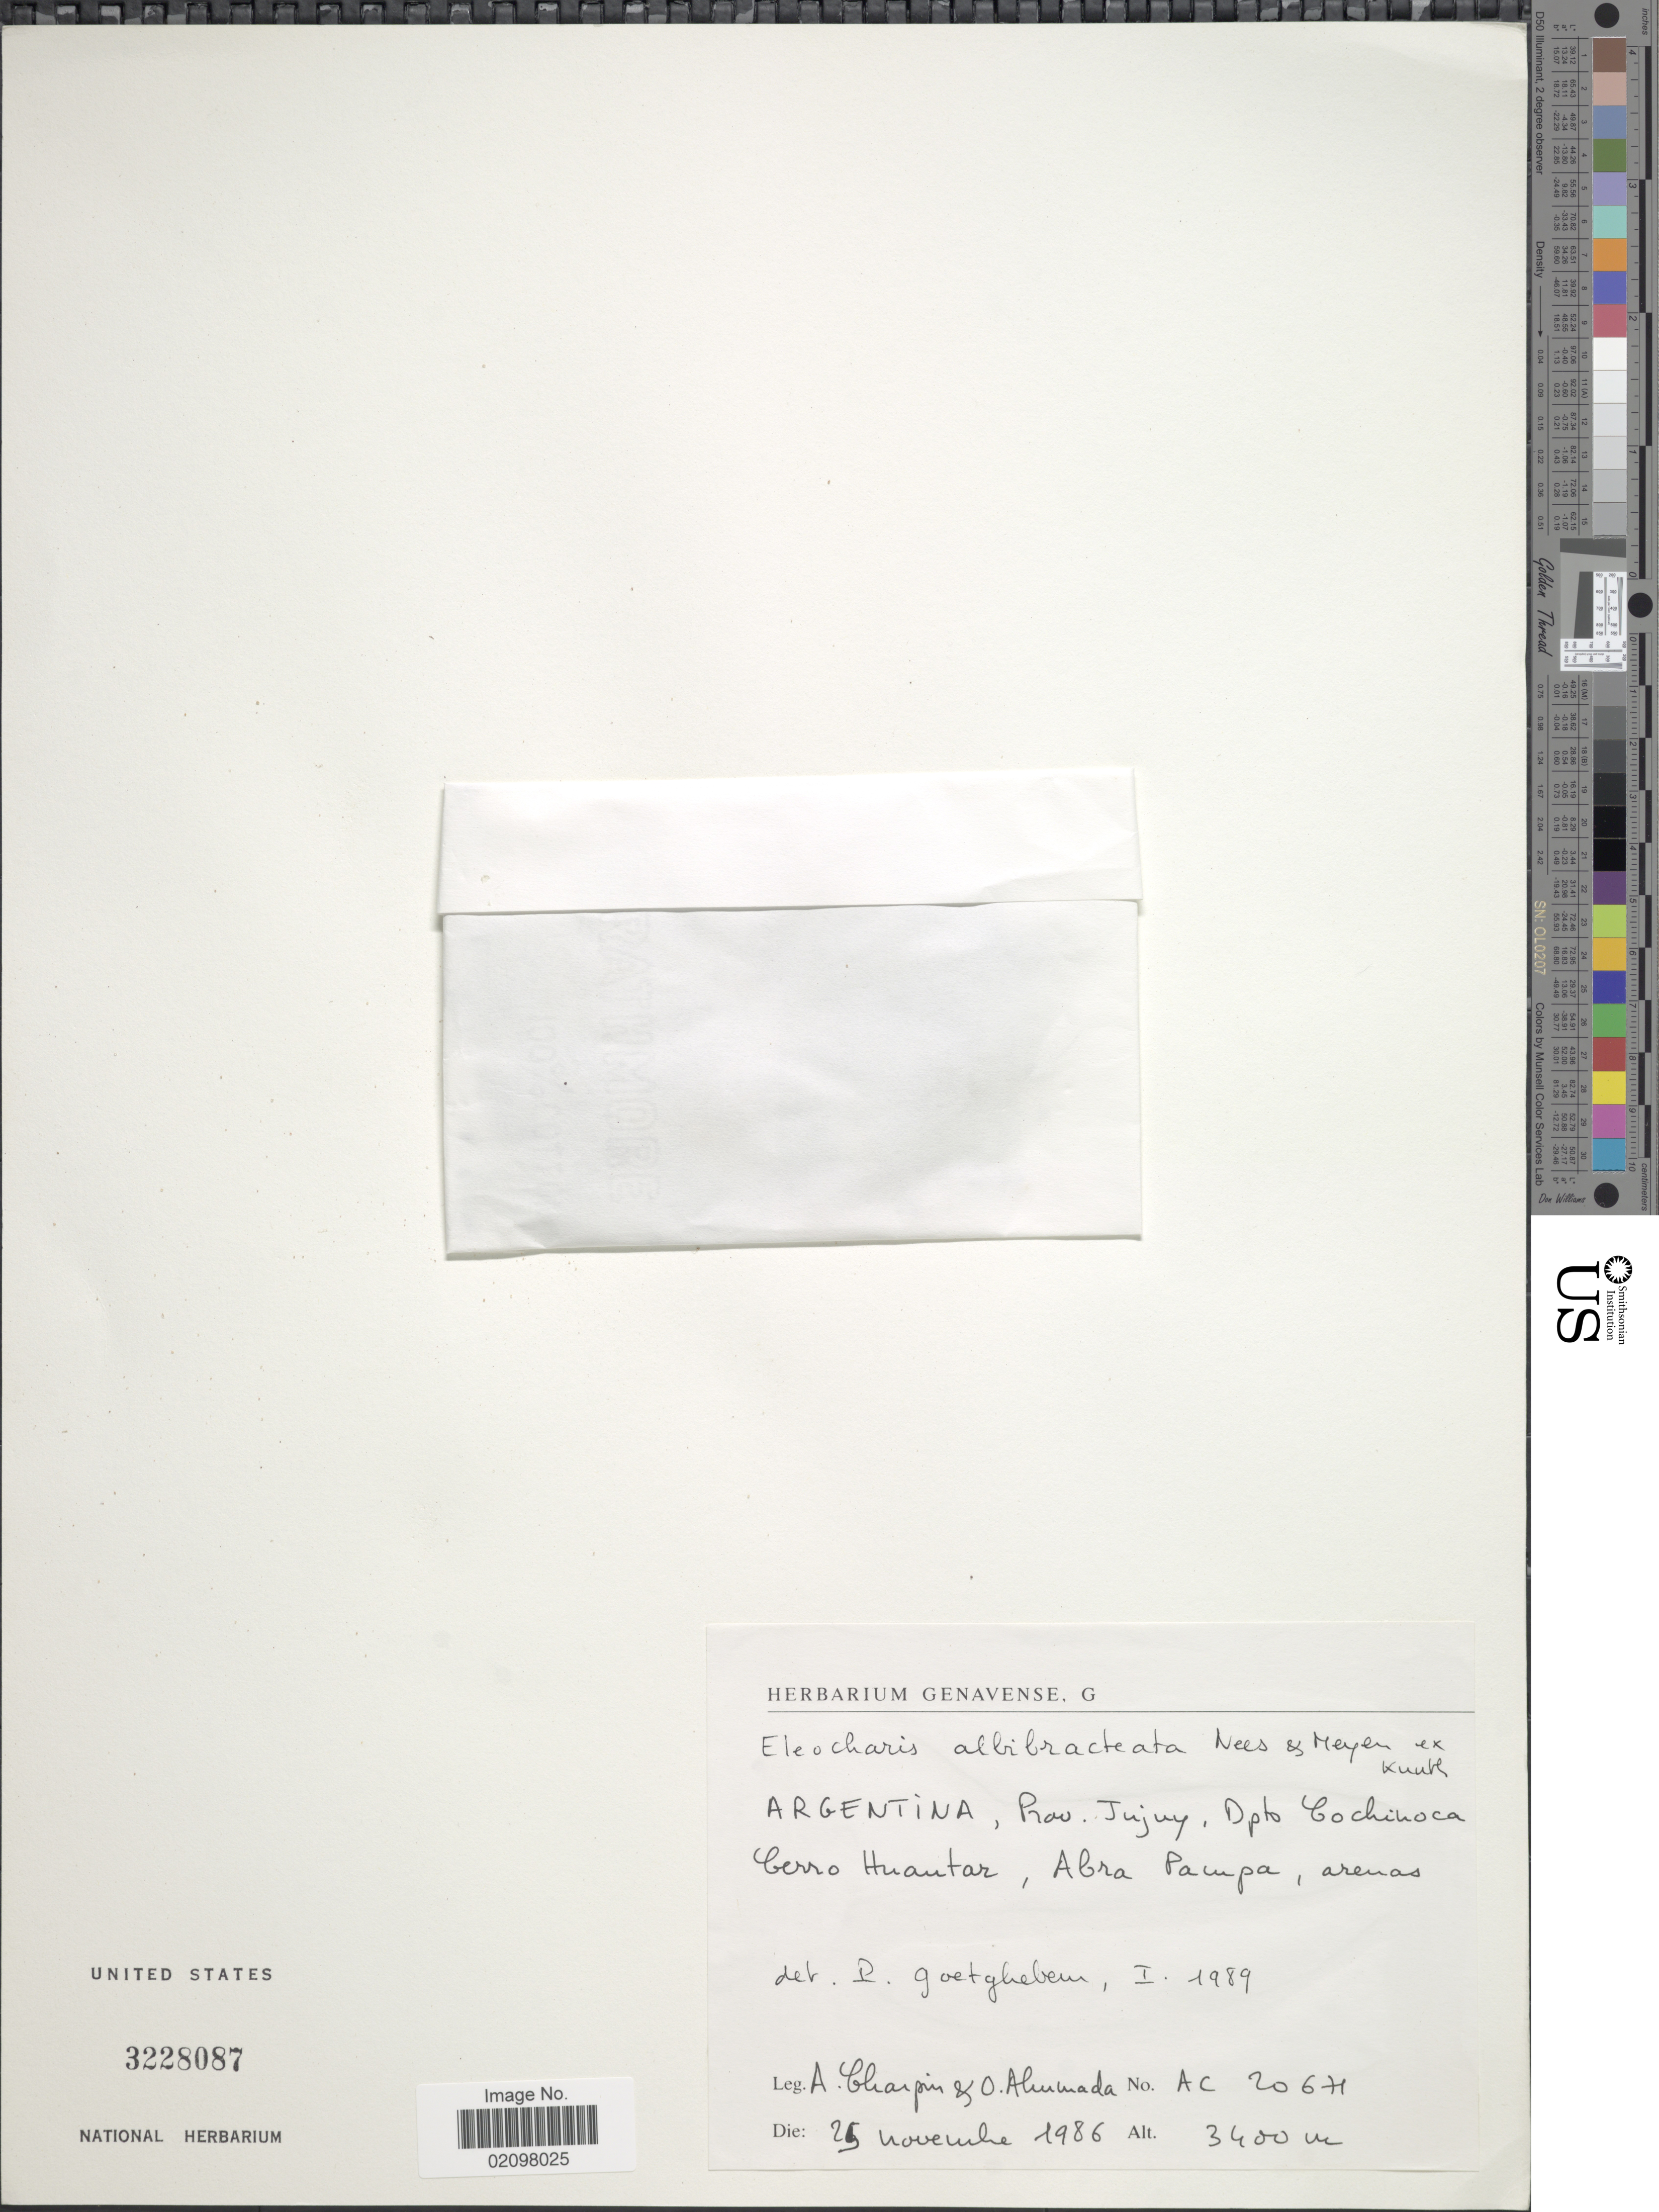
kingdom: Plantae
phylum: Tracheophyta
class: Liliopsida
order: Poales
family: Cyperaceae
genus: Eleocharis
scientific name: Eleocharis albibracteata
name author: Nees & Meyen ex Kunth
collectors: A. Charpin & O. Alemada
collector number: AC 2064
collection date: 1986-11-25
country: Argentina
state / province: Jujuy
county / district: Cochinoca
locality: Cerro Huantar, Abra Pampa, arenas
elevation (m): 3400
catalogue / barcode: US 3228087